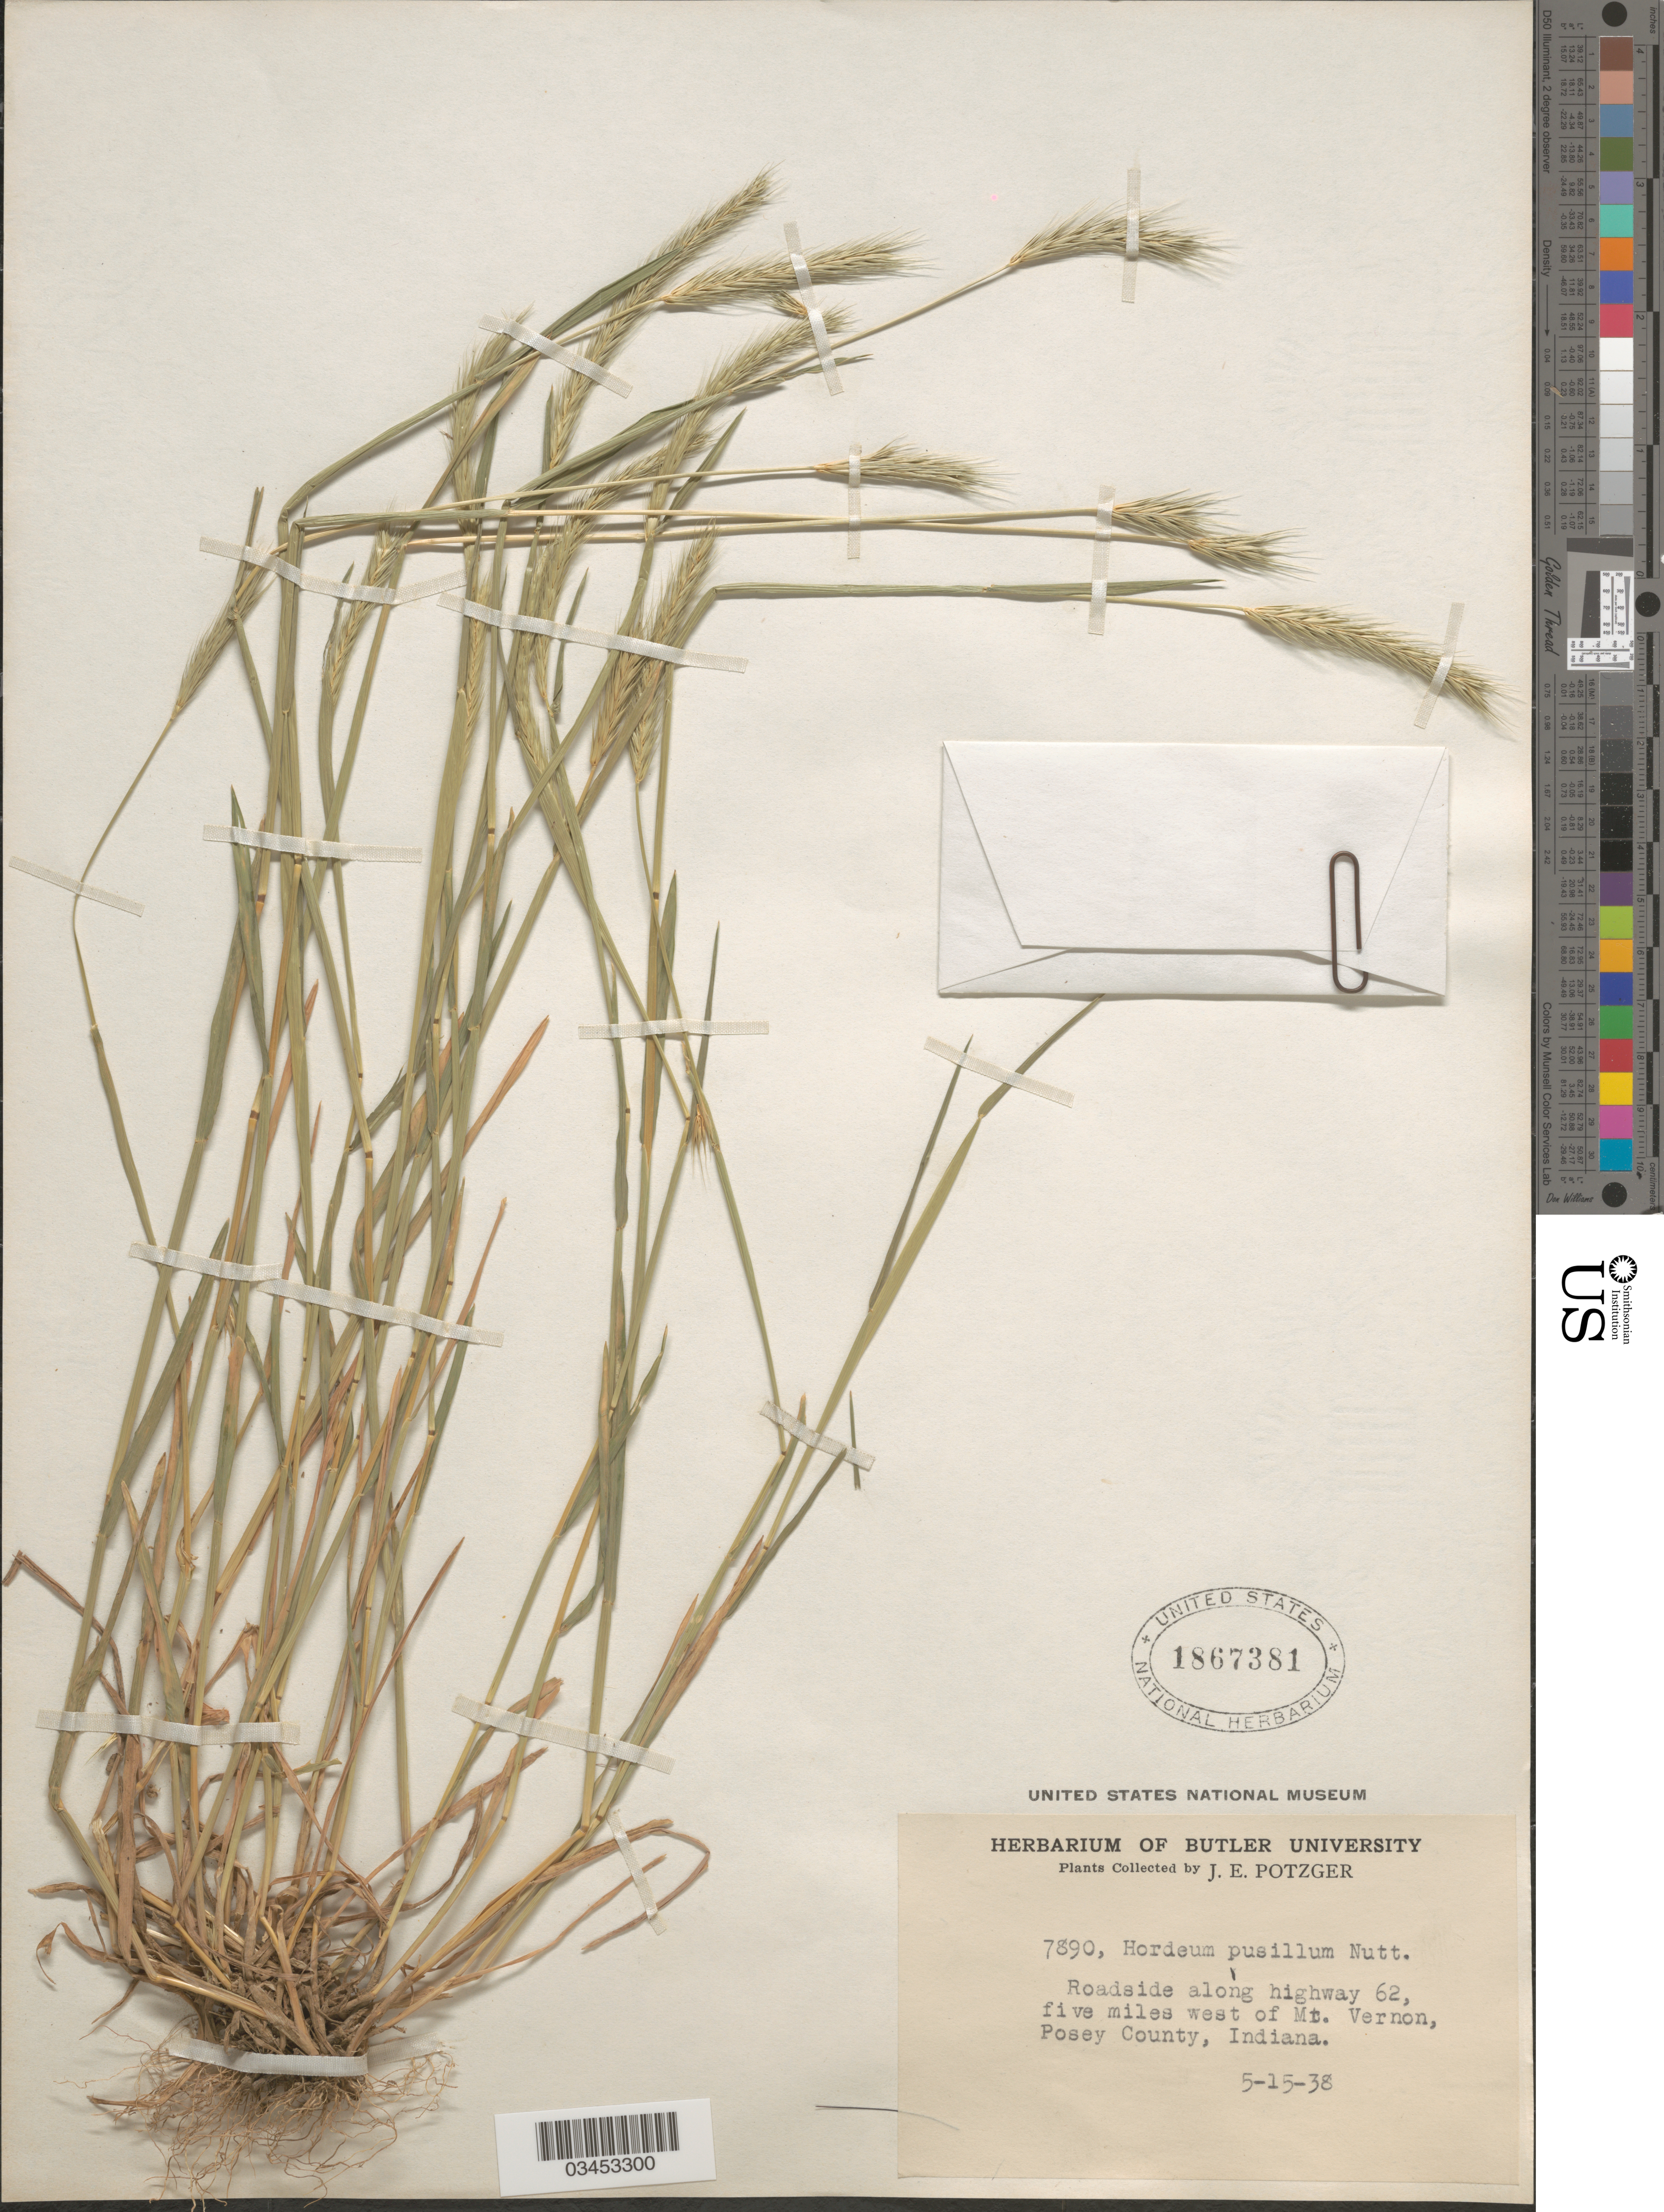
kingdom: Plantae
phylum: Tracheophyta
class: Liliopsida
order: Poales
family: Poaceae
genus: Hordeum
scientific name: Hordeum pusillum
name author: Nutt.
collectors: J. Potzger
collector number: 7890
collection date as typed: Transcribed d/m/y: 15/5/38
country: United States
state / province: Indiana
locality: Roadside along highway 62, five miles west of Mt. Vernon, Posey County.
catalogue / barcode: US 1867381